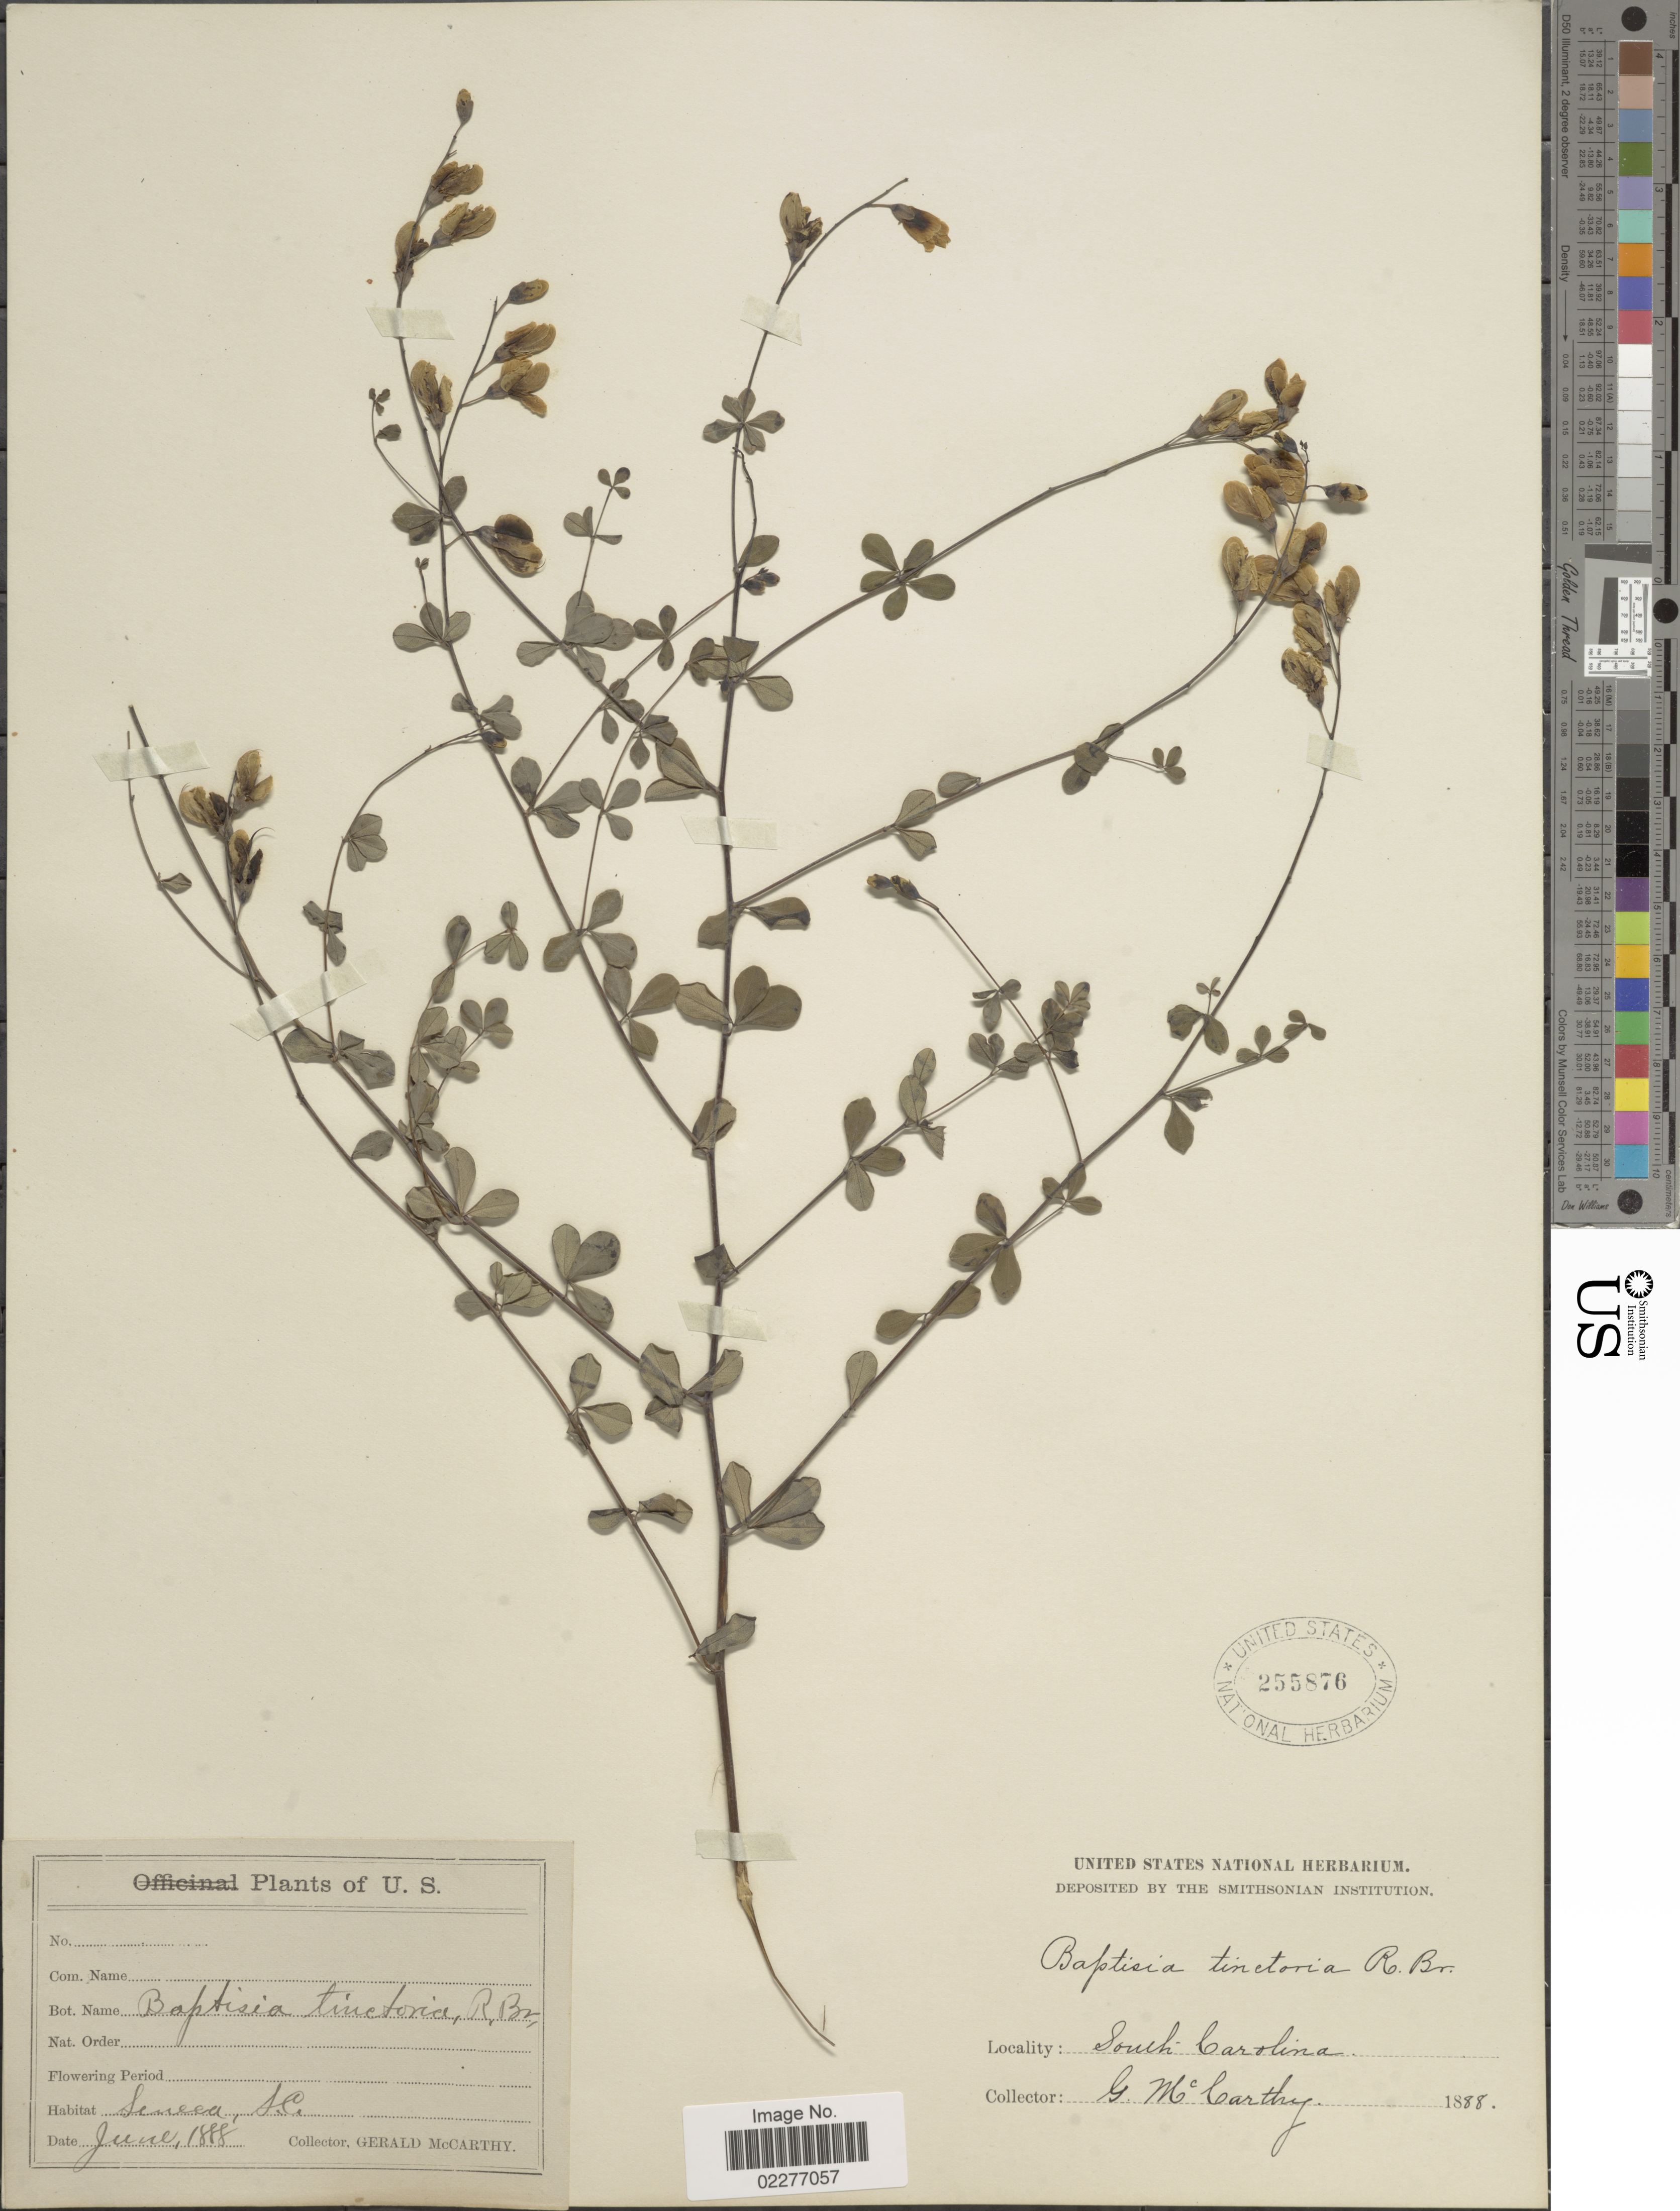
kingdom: Plantae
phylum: Tracheophyta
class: Magnoliopsida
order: Fabales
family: Fabaceae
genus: Baptisia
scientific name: Baptisia tinctoria var. crebra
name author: Fernald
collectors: G. McCarthy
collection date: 1888-06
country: United States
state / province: South Carolina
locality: Seneca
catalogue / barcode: US 255876